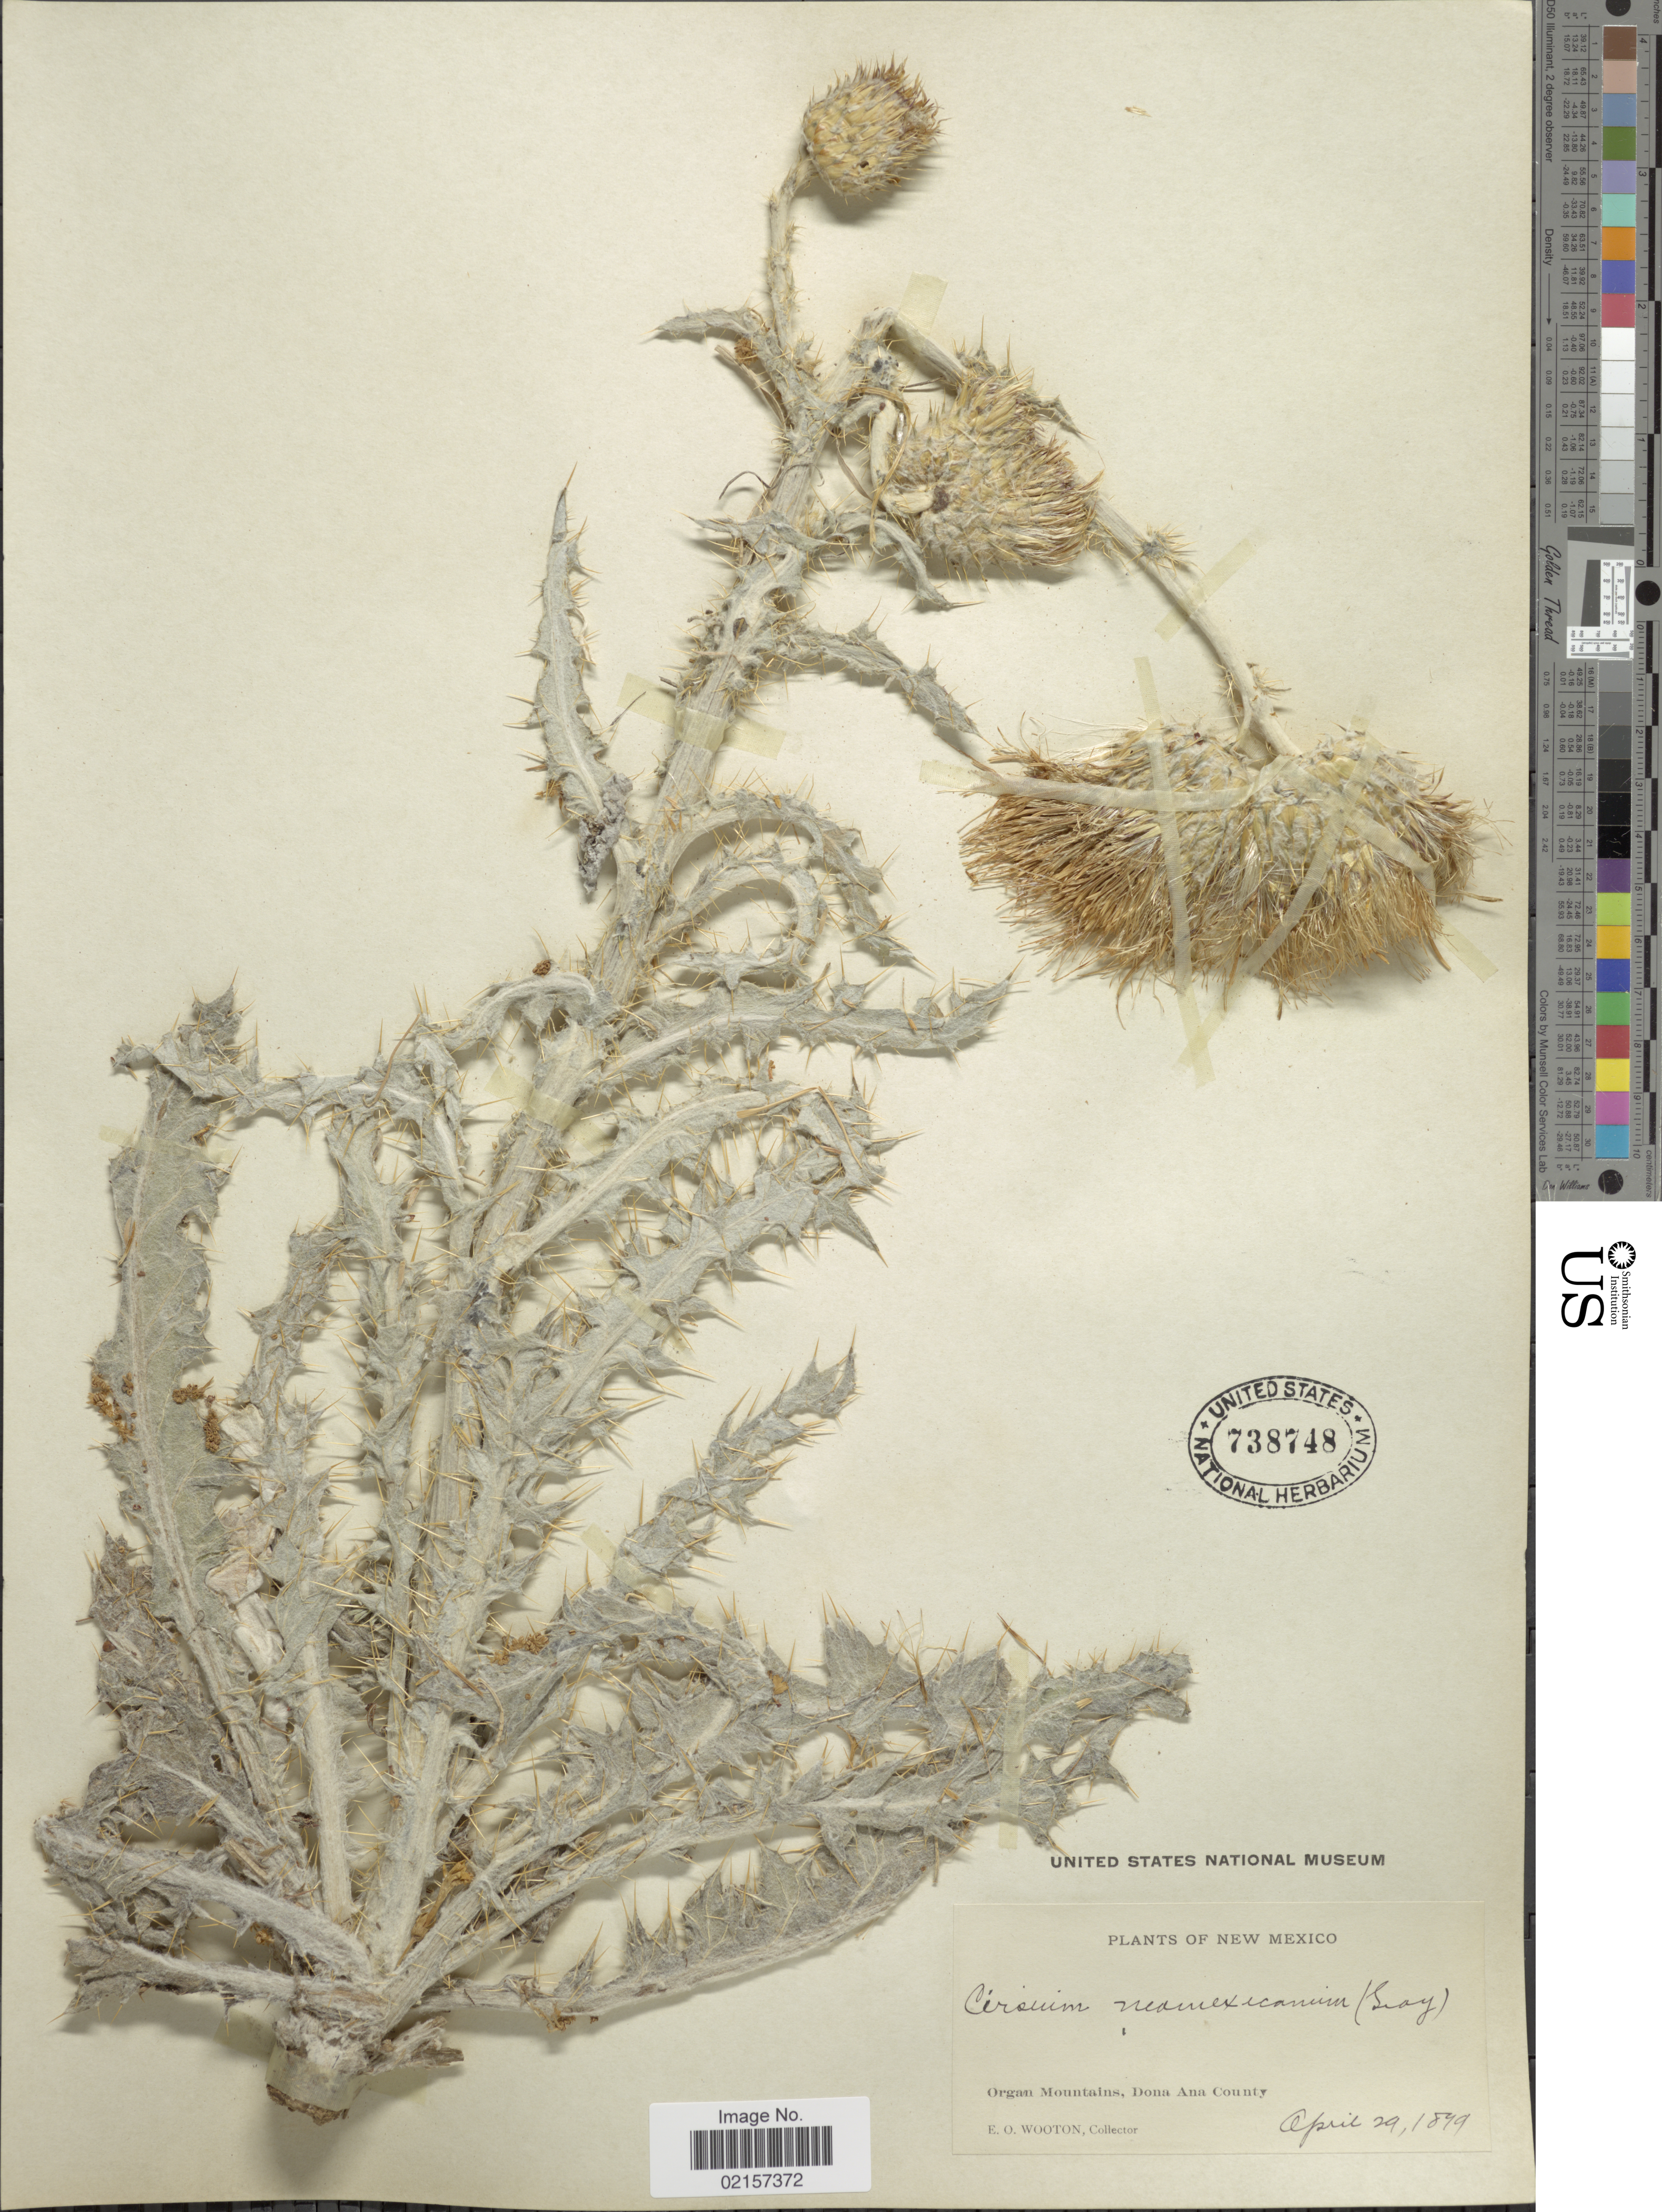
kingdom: Plantae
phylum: Tracheophyta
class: Magnoliopsida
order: Asterales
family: Asteraceae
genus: Cirsium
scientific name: Cirsium neomexicanum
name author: A. Gray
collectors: E. O. Wooton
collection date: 1879-04-29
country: United States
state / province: New Mexico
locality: Organ Mountains, Dona Ana County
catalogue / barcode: US 738748